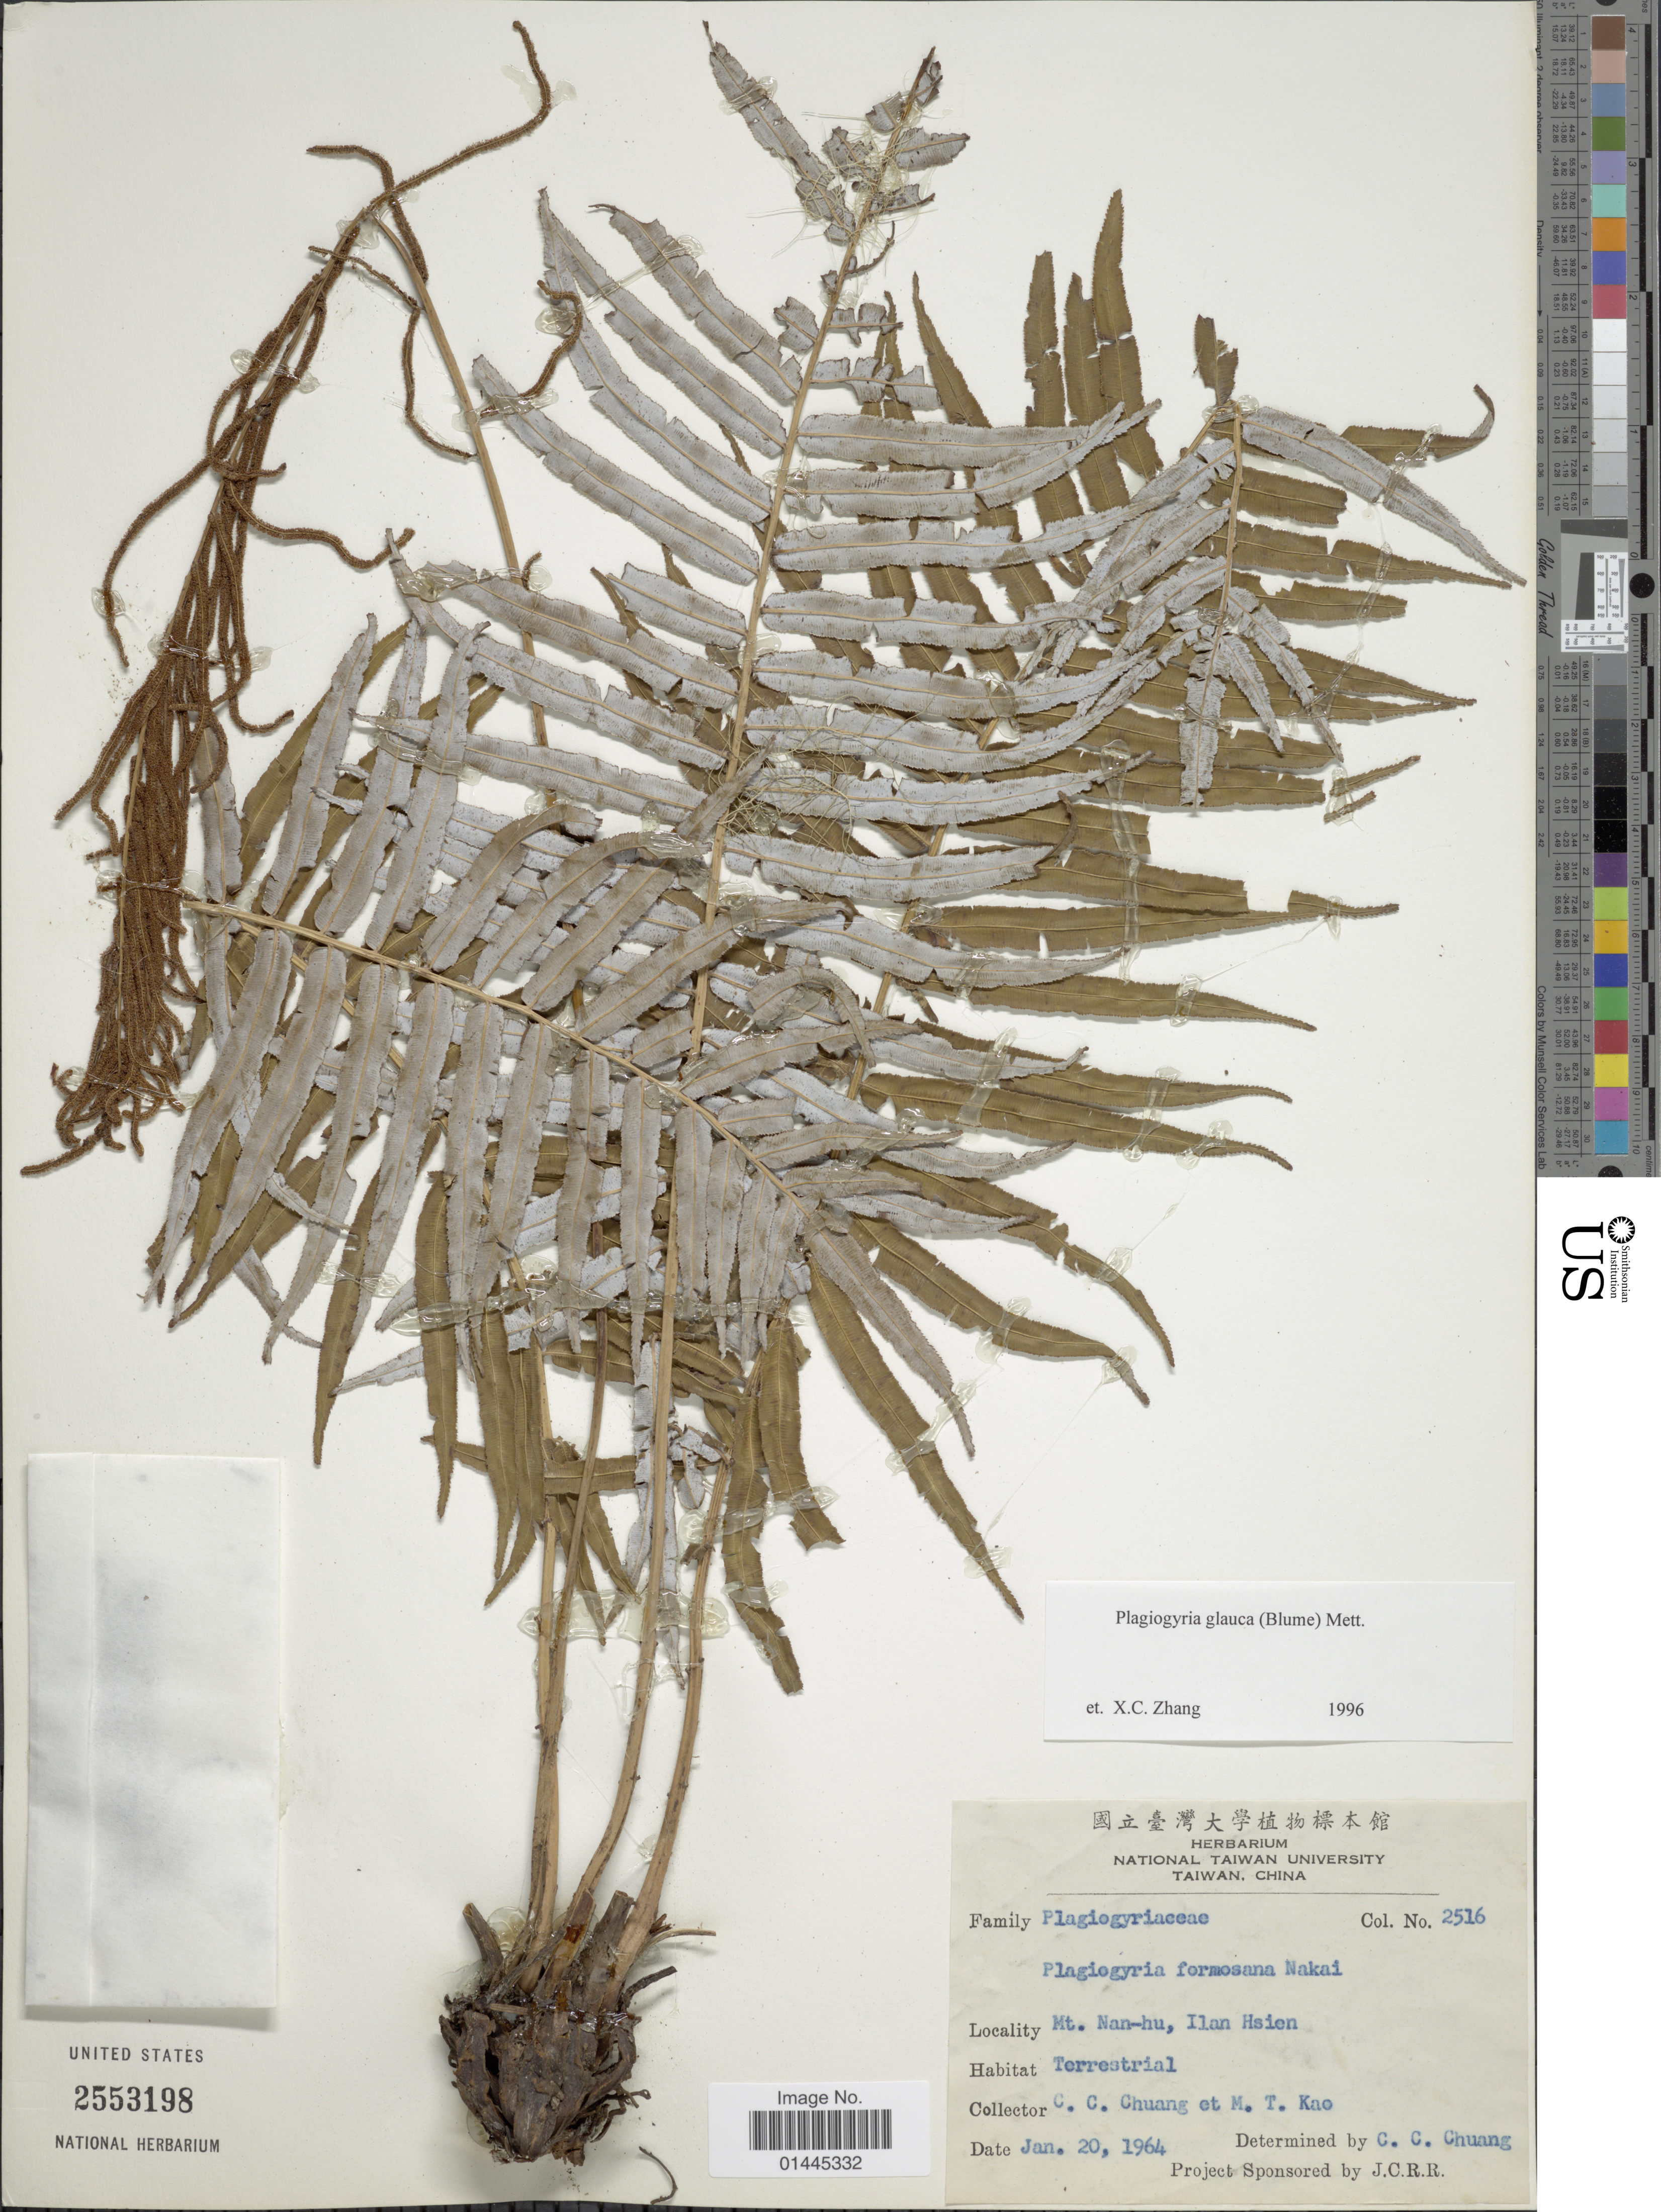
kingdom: Plantae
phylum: Tracheophyta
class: Polypodiopsida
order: Cyatheales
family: Plagiogyriaceae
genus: Plagiogyria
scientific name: Plagiogyria glauca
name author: (Blume) Mett.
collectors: C. C. Chuang & M. T. Kao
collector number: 2516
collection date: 1964-01-20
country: Taiwan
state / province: Ilan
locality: Mt. Nan-hu, Ilan Hsien.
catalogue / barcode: US 2553198